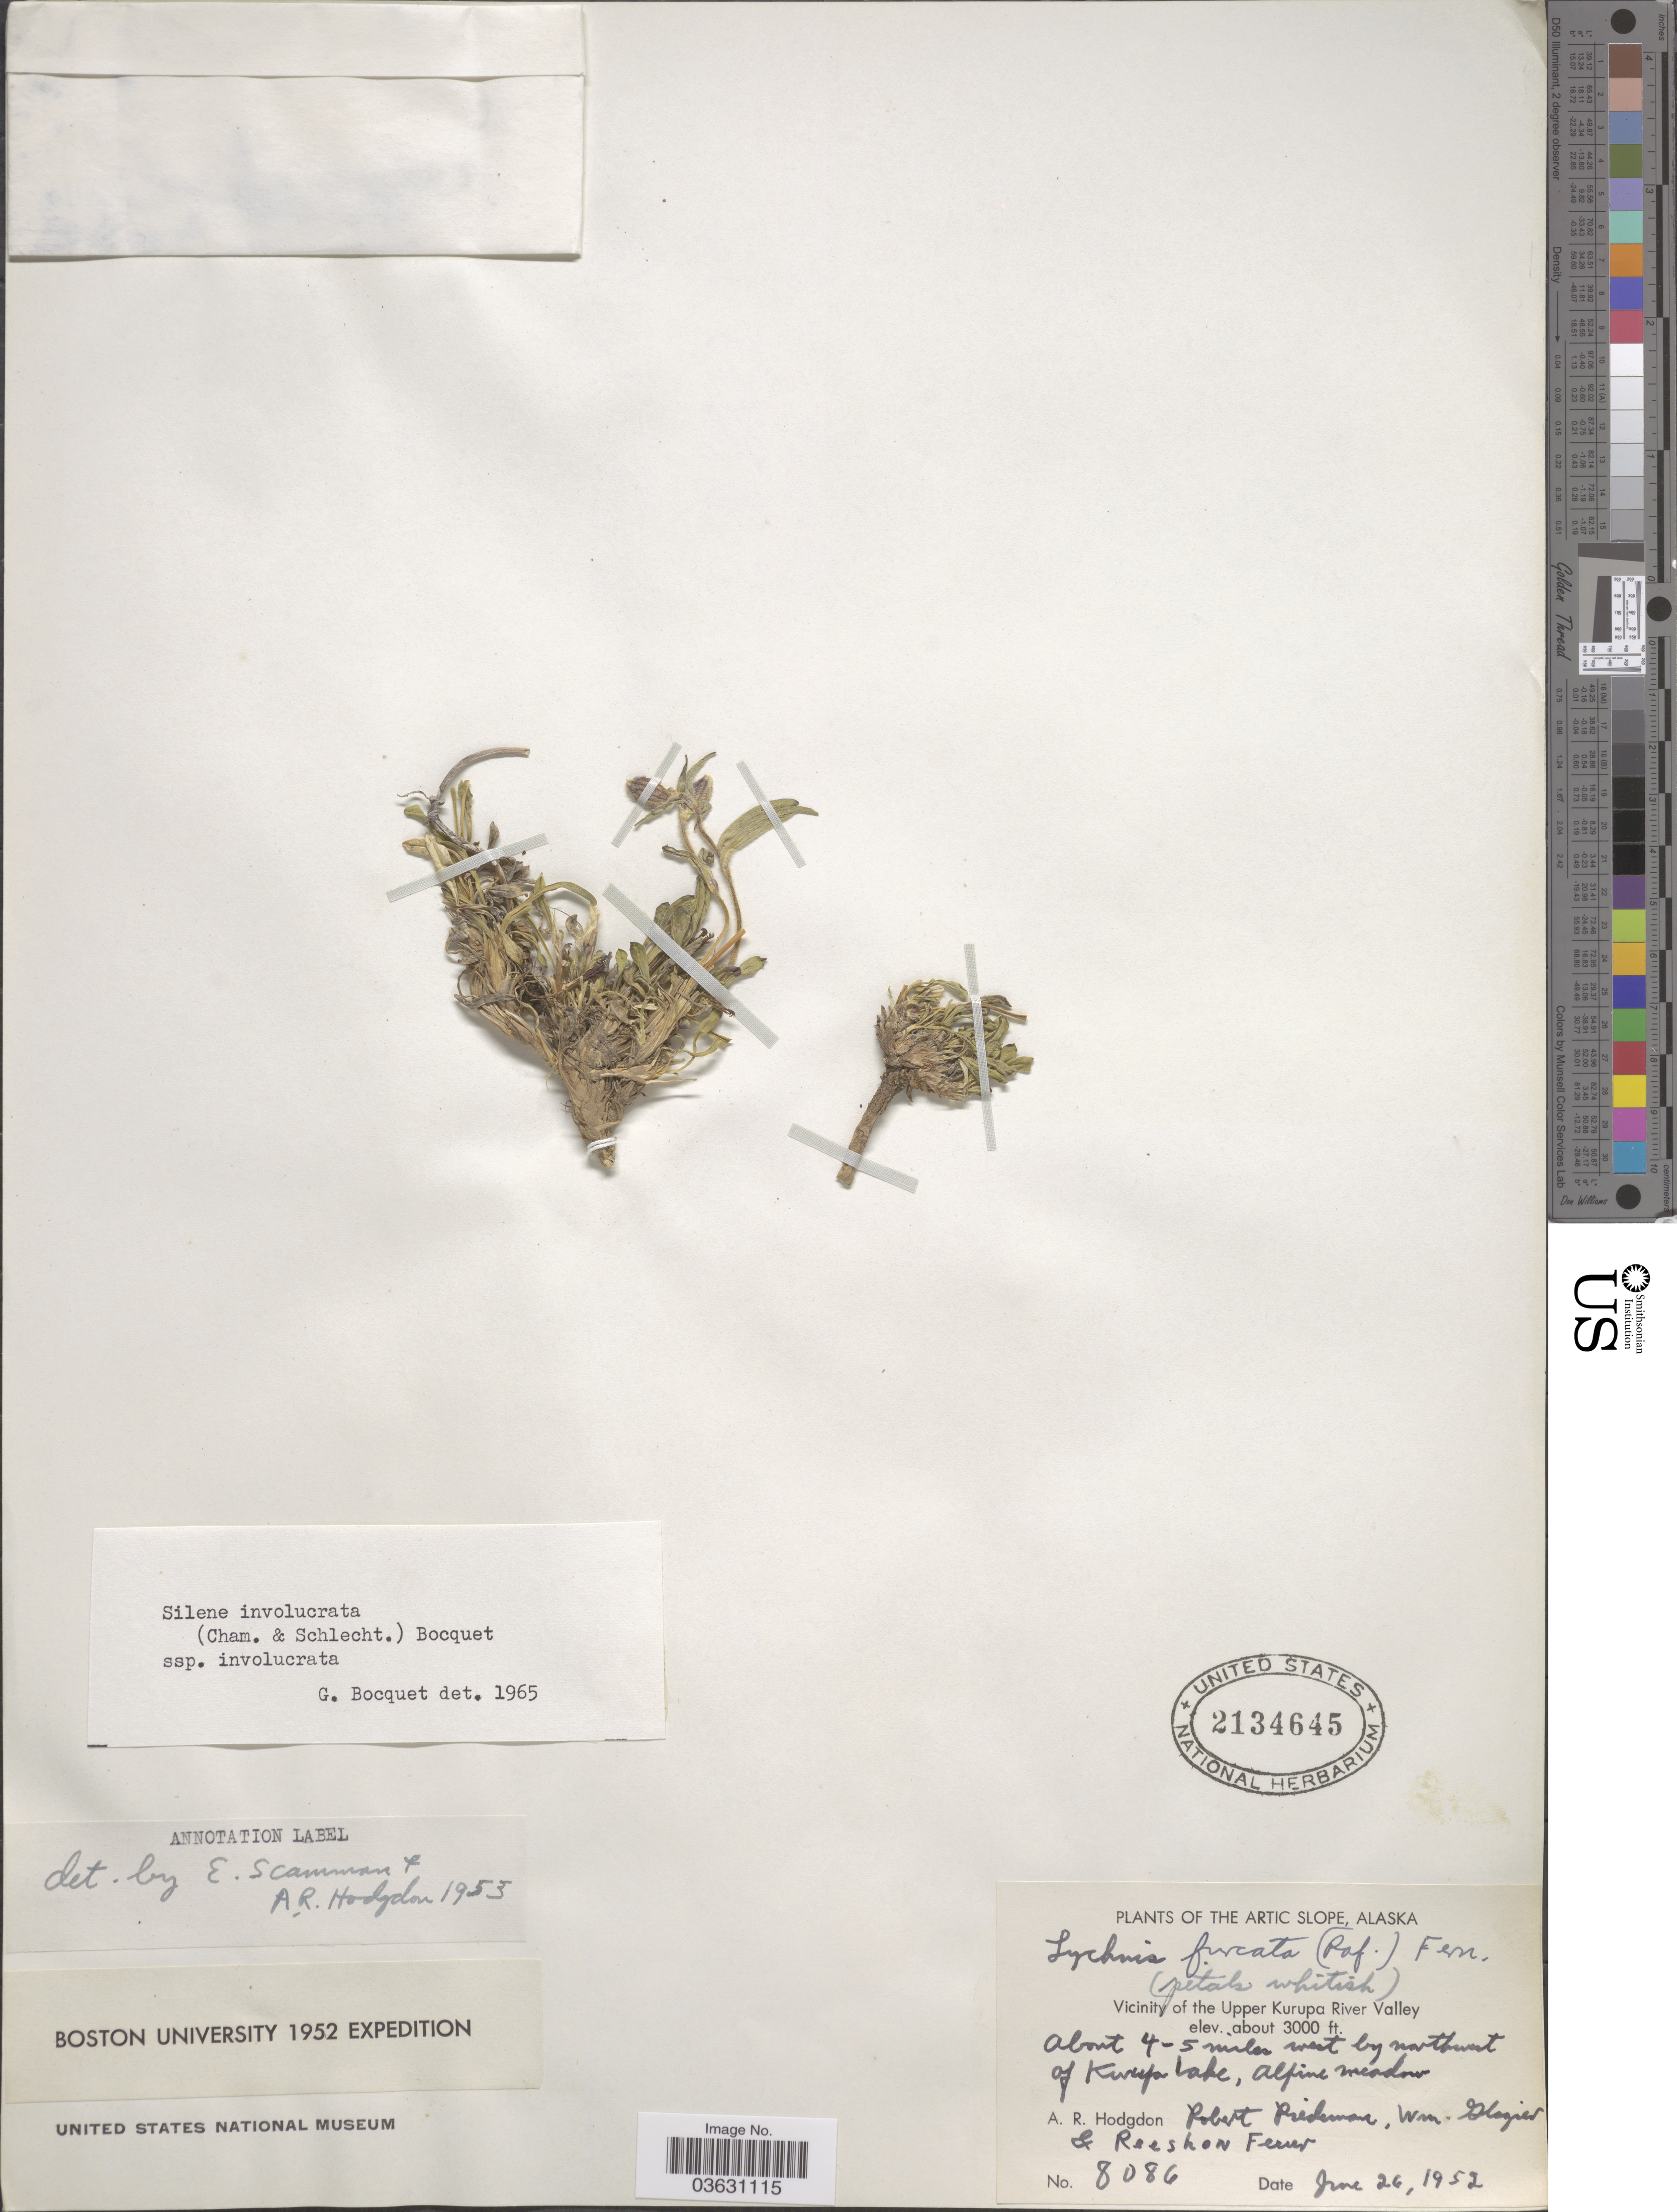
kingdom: Plantae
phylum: Tracheophyta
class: Magnoliopsida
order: Caryophyllales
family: Caryophyllaceae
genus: Silene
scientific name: Silene involucrata subsp. involucrata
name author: (Cham. & Schltdl.) Bocquet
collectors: A. R. Hodgdon, R. Piedeman, W. Glazier & R. Fever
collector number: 8086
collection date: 1952-06-26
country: United States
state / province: Alaska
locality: Arctic Slope. Vicinity of the Upper Kurupa River Valley. About 4-5 miles west by northwest of Kurupa Lake, Alpine Meadow.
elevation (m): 914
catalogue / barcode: US 2134645